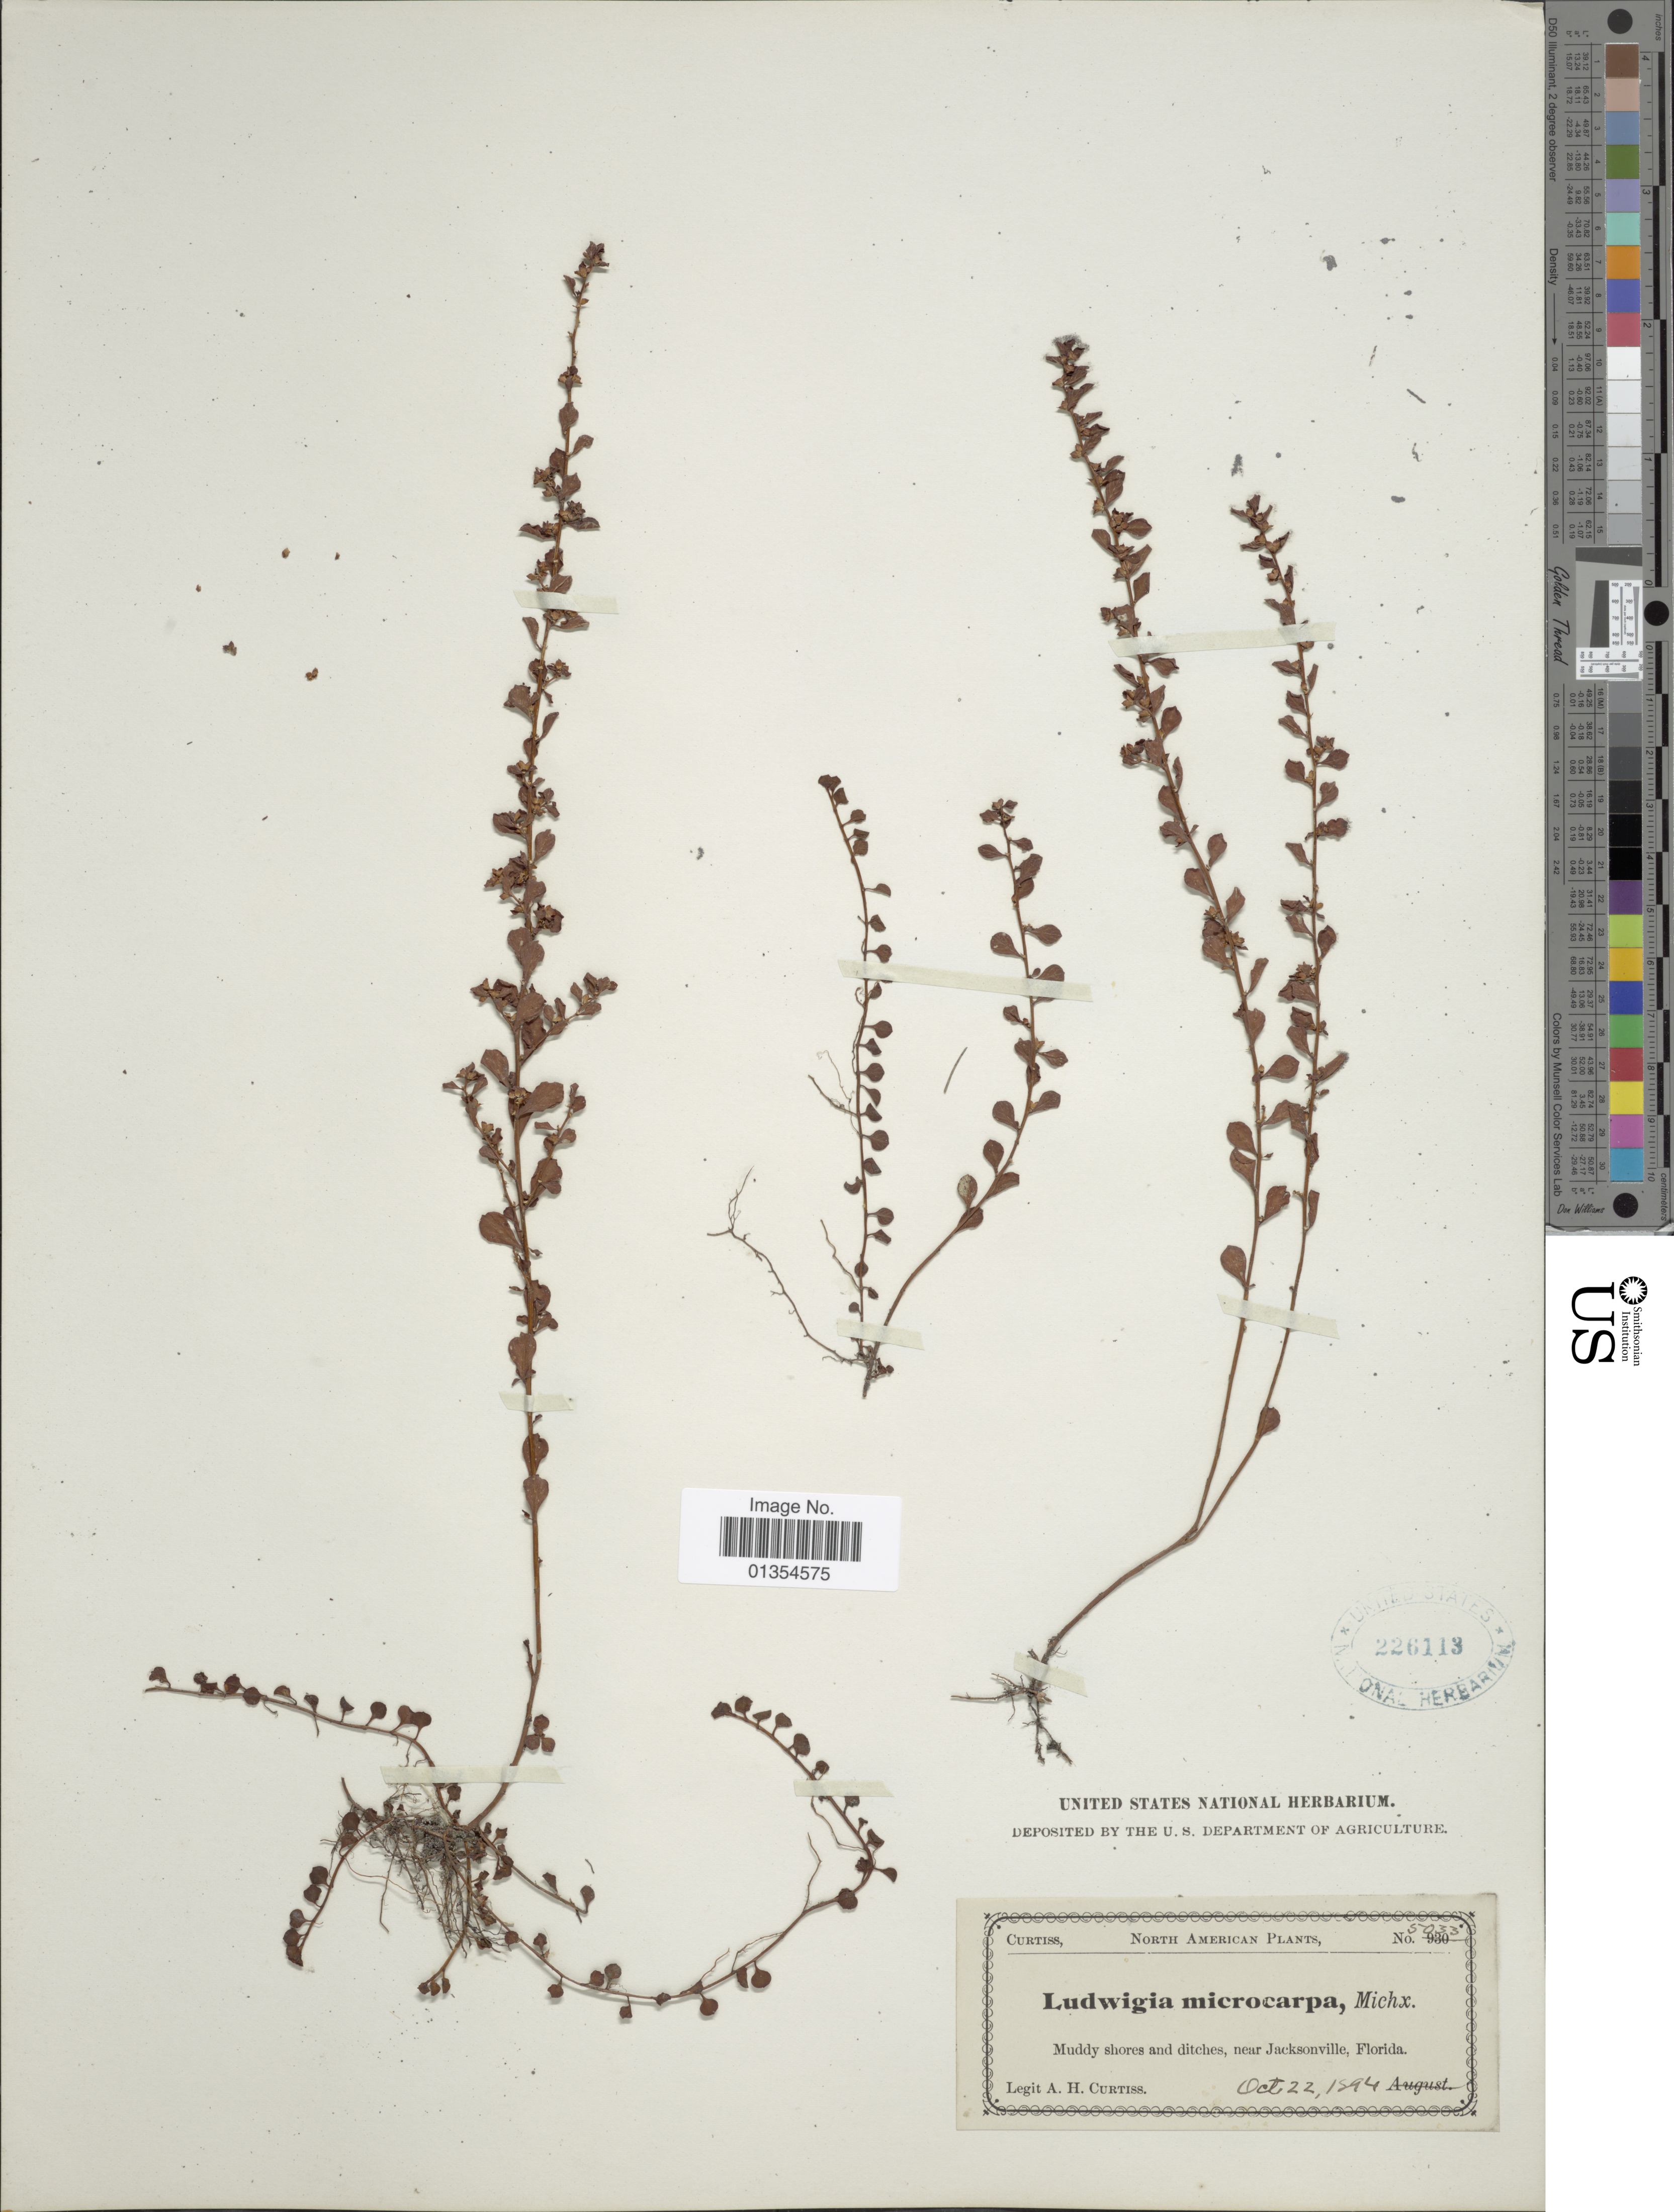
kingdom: Plantae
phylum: Tracheophyta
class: Magnoliopsida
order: Myrtales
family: Onagraceae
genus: Ludwigia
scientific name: Ludwigia microcarpa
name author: Michx.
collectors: A. H. Curtiss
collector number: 5033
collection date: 1894-10-22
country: United States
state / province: Florida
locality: North America, near Jacksonville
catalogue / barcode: US 226113